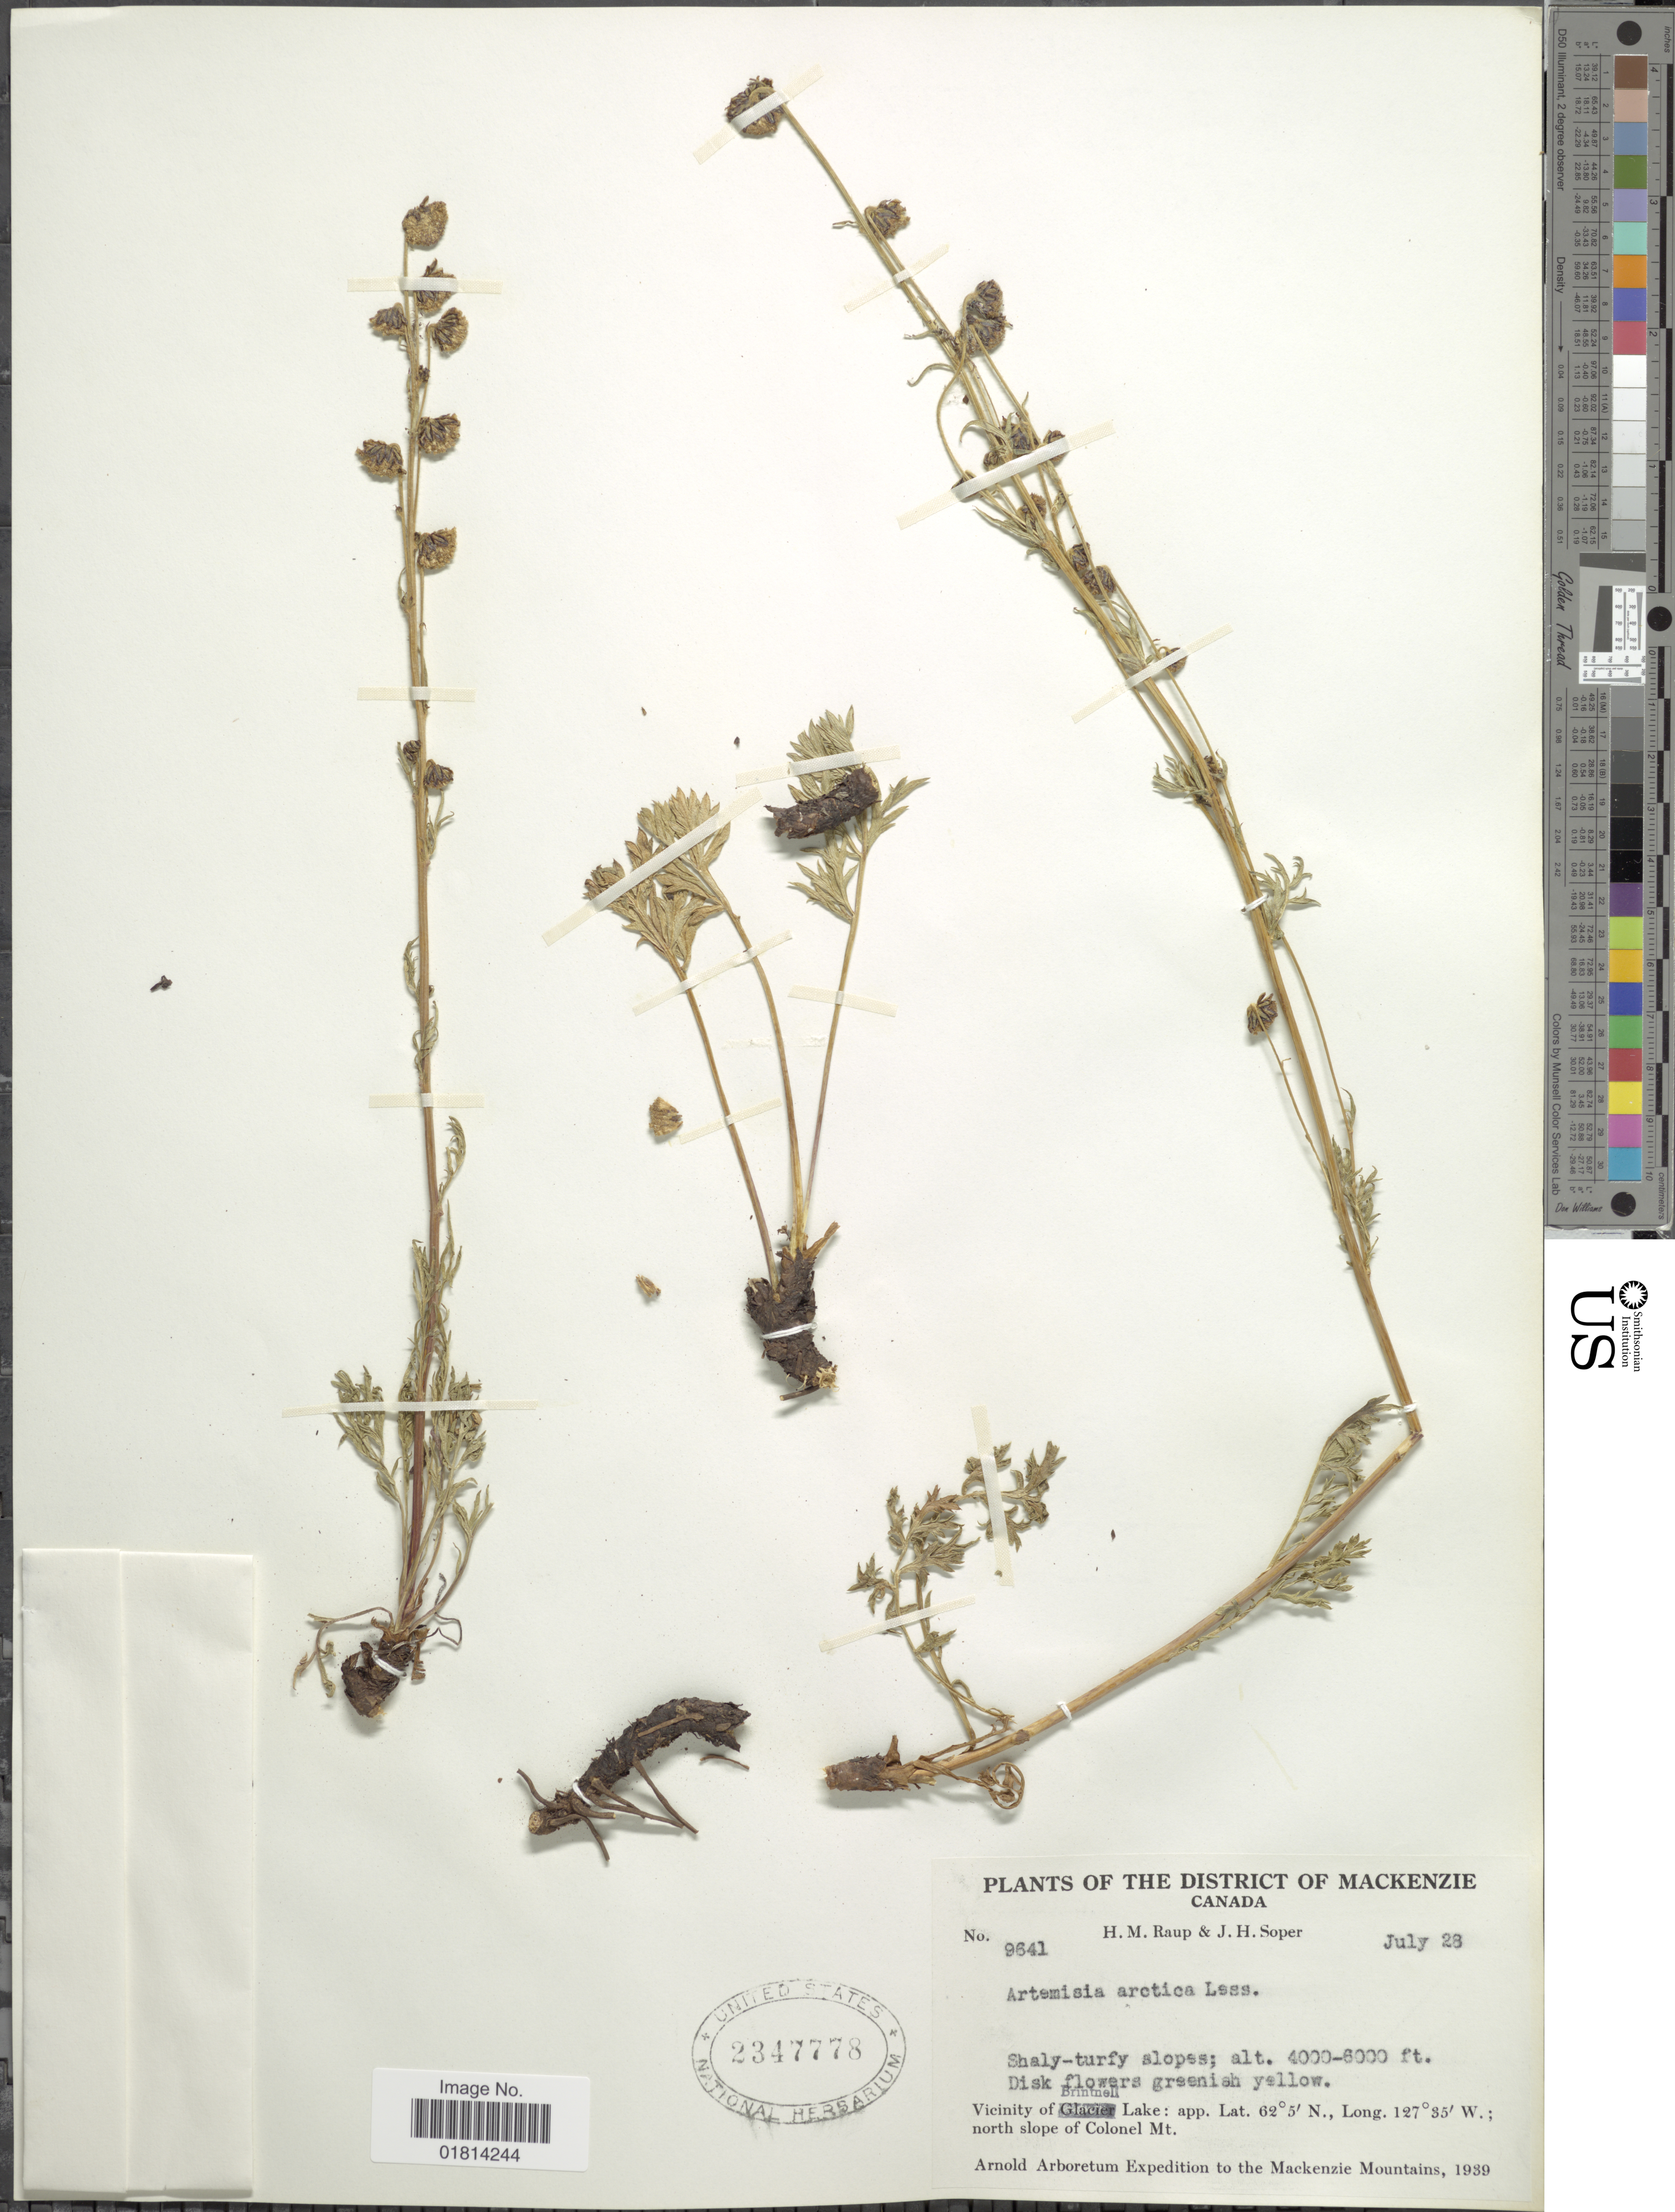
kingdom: Plantae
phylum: Tracheophyta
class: Magnoliopsida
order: Asterales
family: Asteraceae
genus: Artemisia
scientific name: Artemisia arctica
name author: Less.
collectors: H. Raup & J. H. Soper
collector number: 9641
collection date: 1939-07-28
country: Canada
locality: District of Mackenzie. Vicinity of Brintnell Lake; north slope of Colonel Mt.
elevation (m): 1219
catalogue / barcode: US 2347778